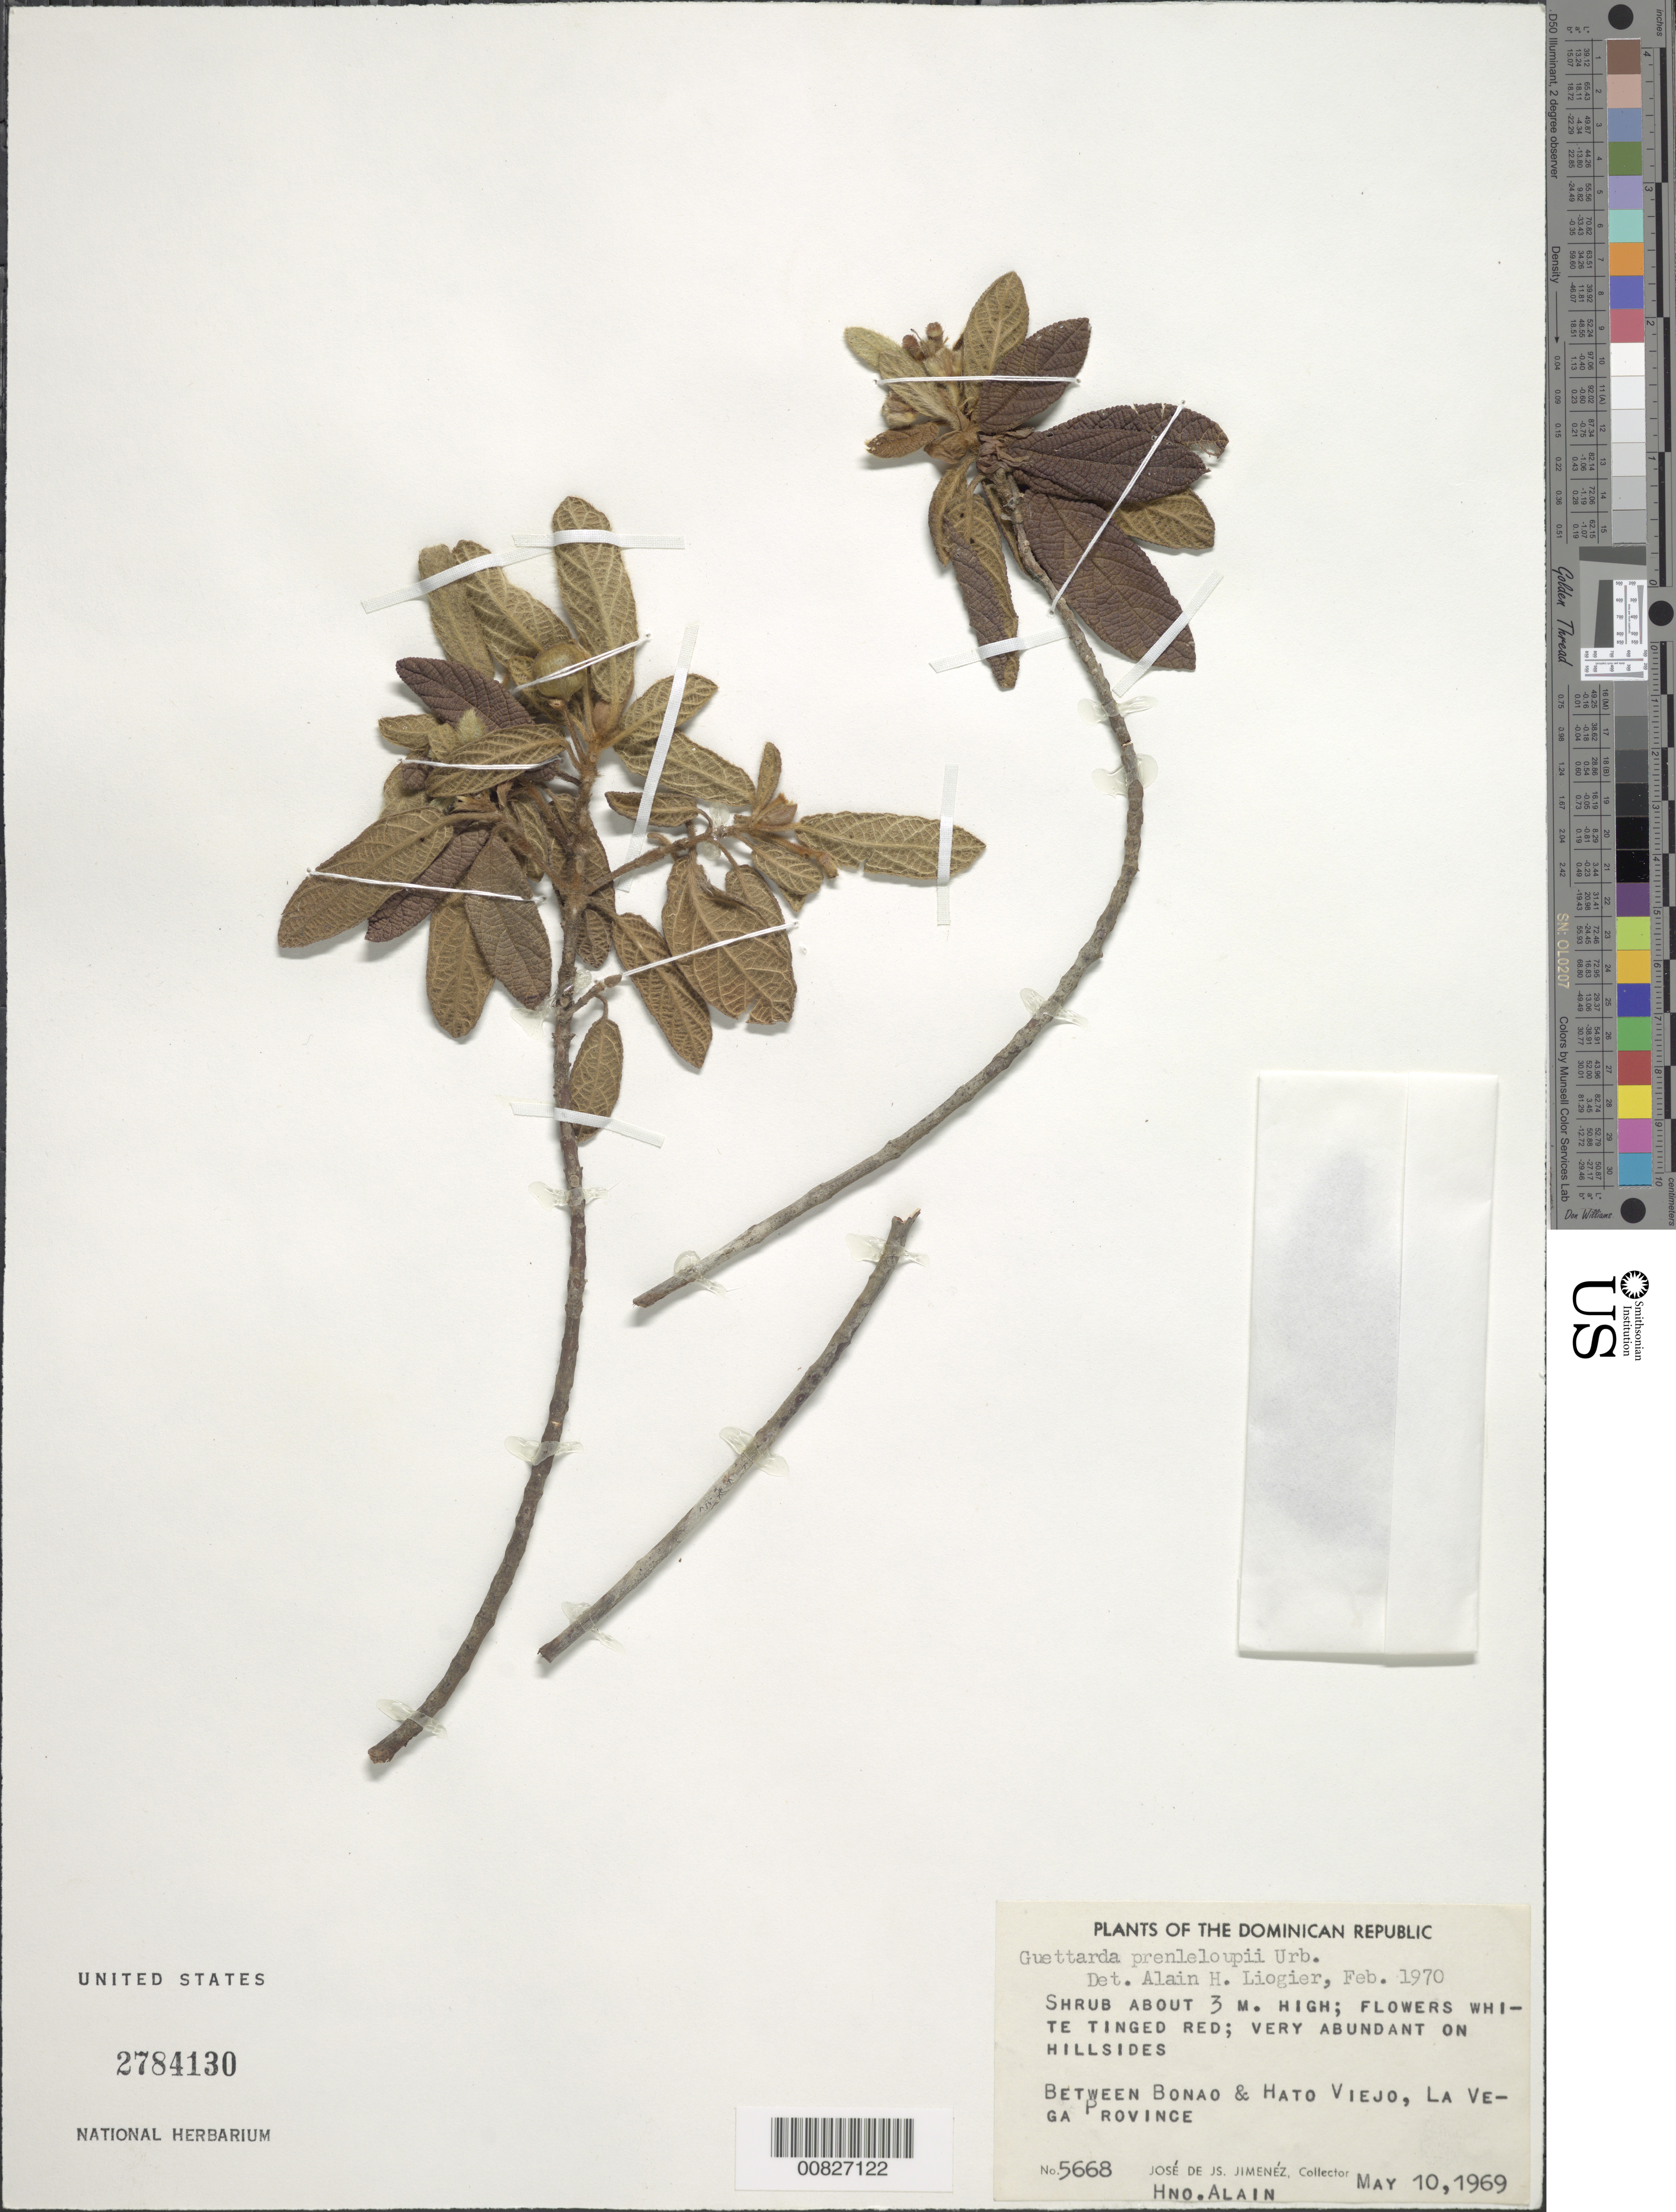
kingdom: Plantae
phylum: Tracheophyta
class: Magnoliopsida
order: Gentianales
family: Rubiaceae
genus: Guettarda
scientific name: Guettarda prenleloupii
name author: Urb.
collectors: J. J. Jiménez Almonte & A. H. Liogier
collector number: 5668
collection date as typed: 10 May 1969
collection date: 1969-05-10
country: Dominican Republic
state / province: La Vega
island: Hispaniola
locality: Between Bonao and Hato Viejo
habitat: On hillsides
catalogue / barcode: US 2784130